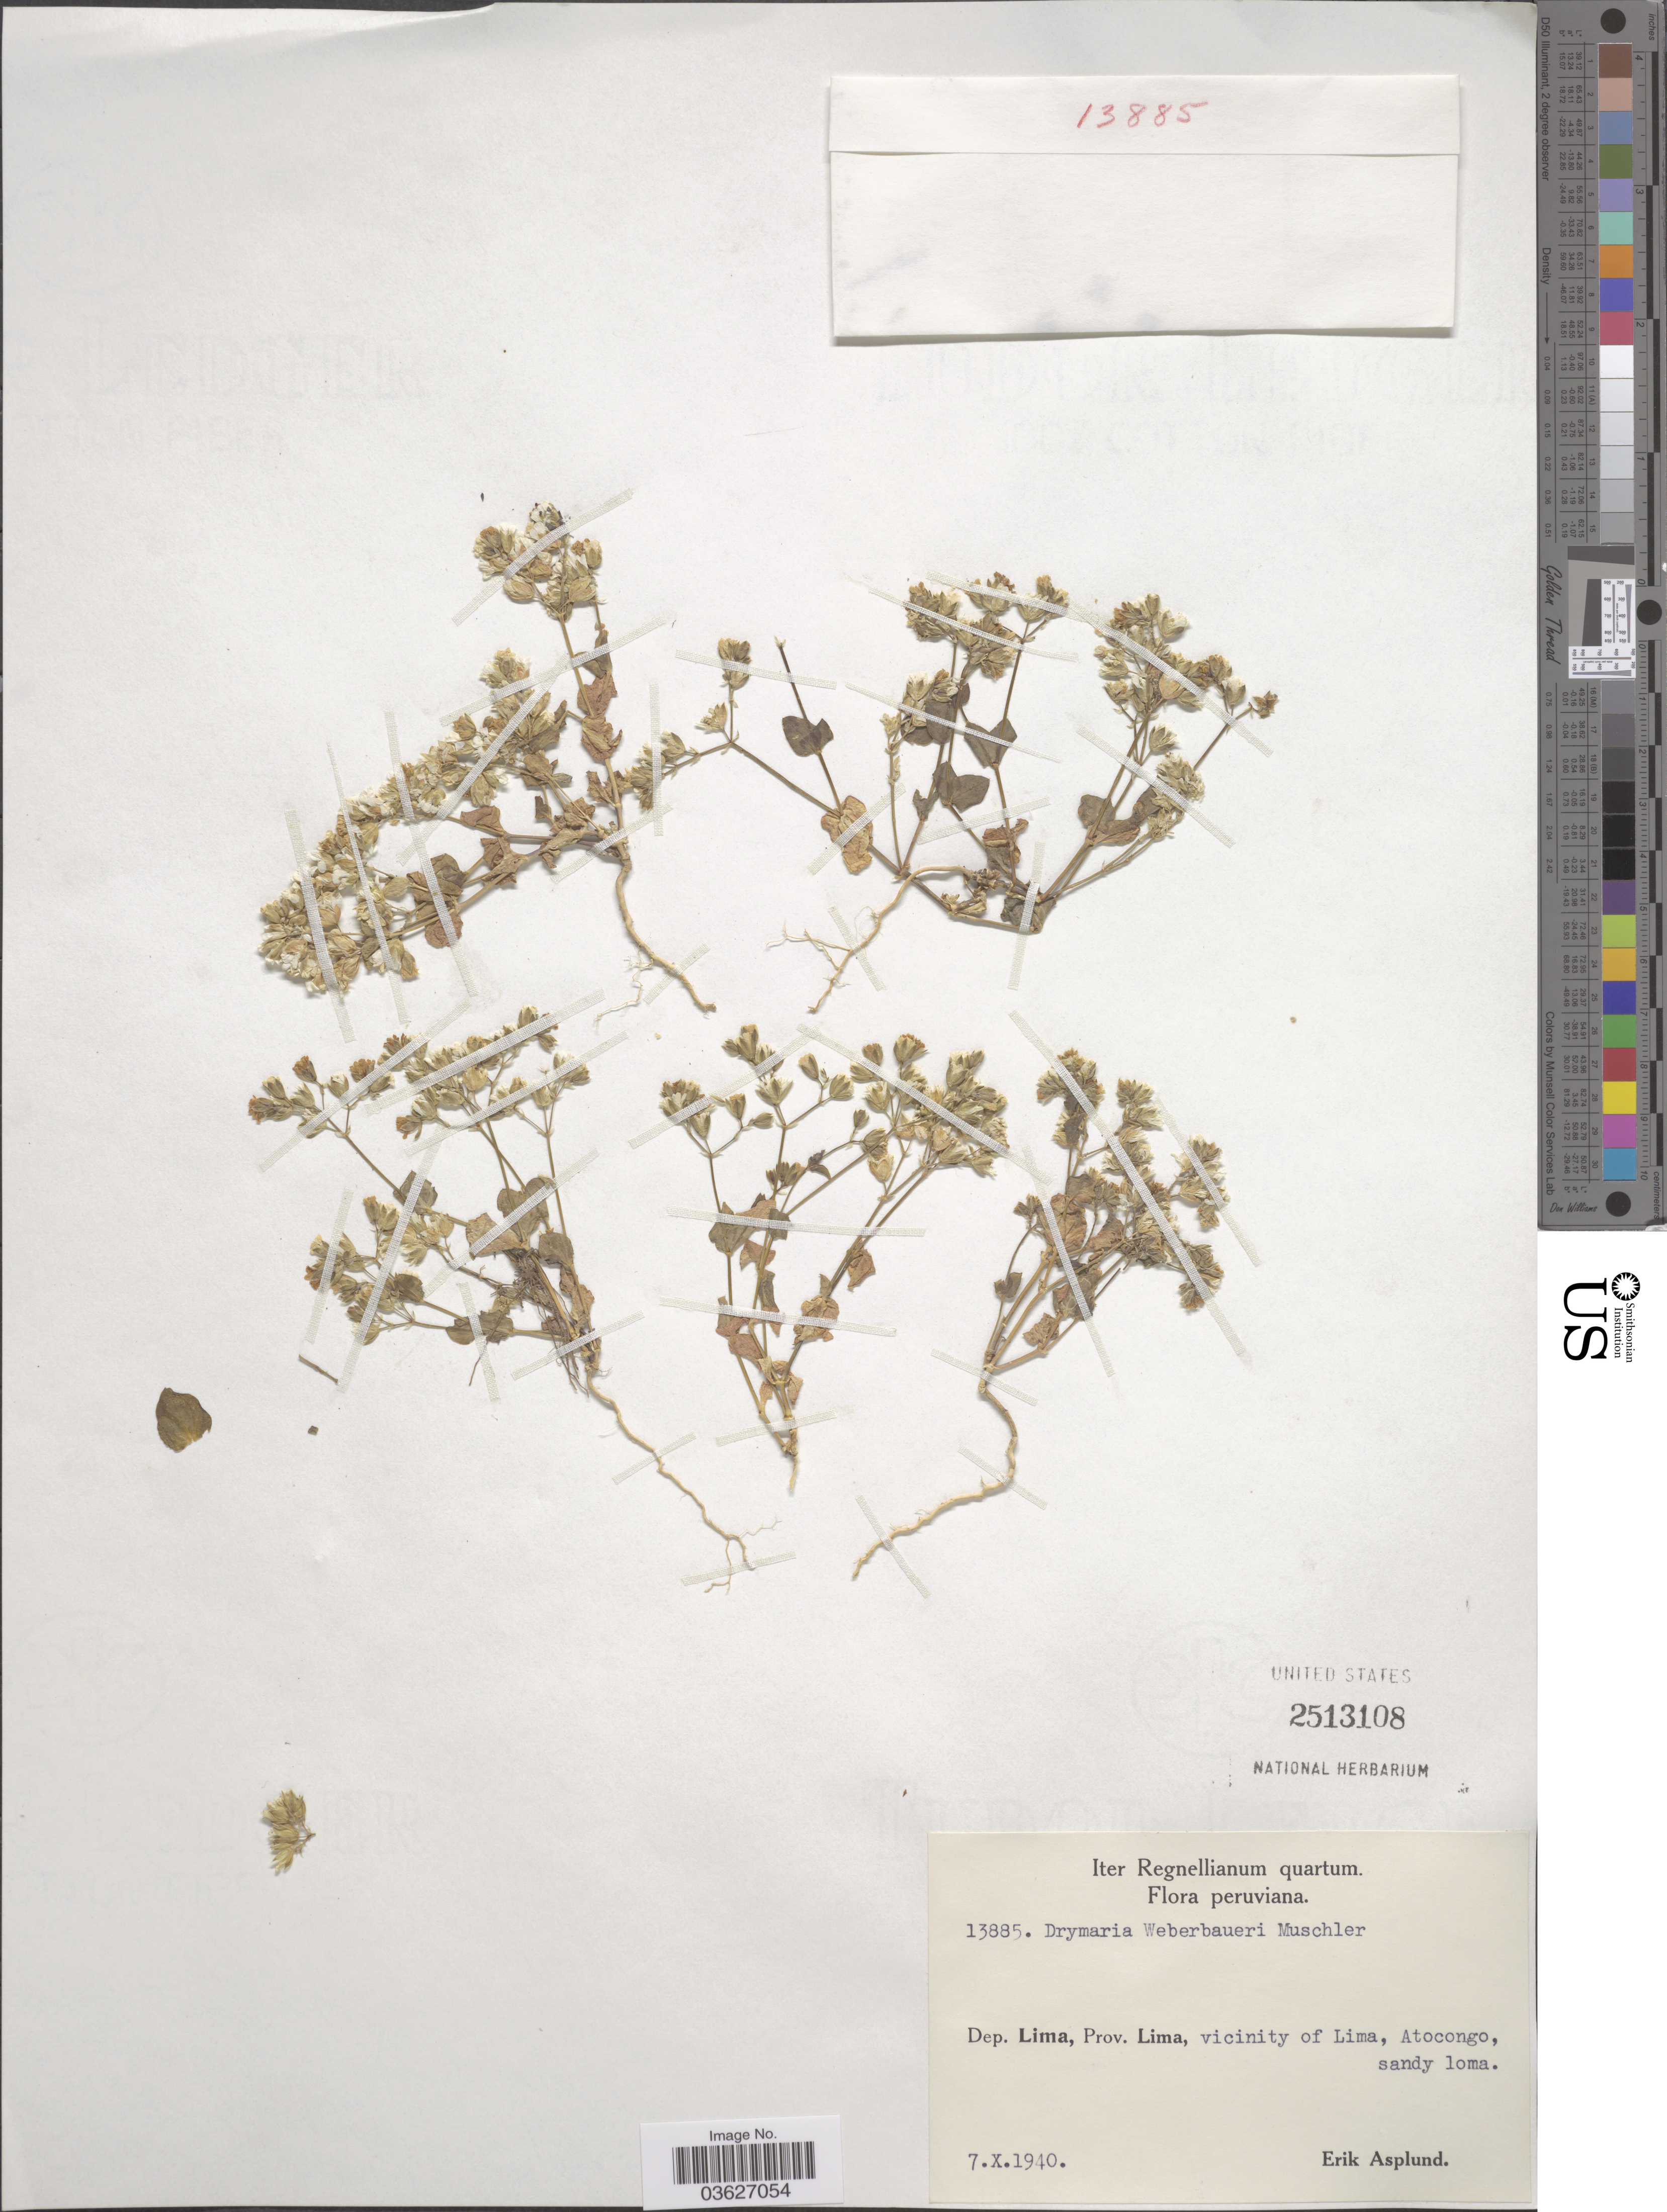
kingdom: Plantae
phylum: Tracheophyta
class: Magnoliopsida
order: Caryophyllales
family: Caryophyllaceae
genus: Drymaria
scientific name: Drymaria paposana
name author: Phil.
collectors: E. Asplund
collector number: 13885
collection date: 1940-10-07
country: Peru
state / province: Lima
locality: Dep. Lima, Prov. Lima, vicinity of Lima, Atocongo, sandy loma.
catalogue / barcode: US 2513108